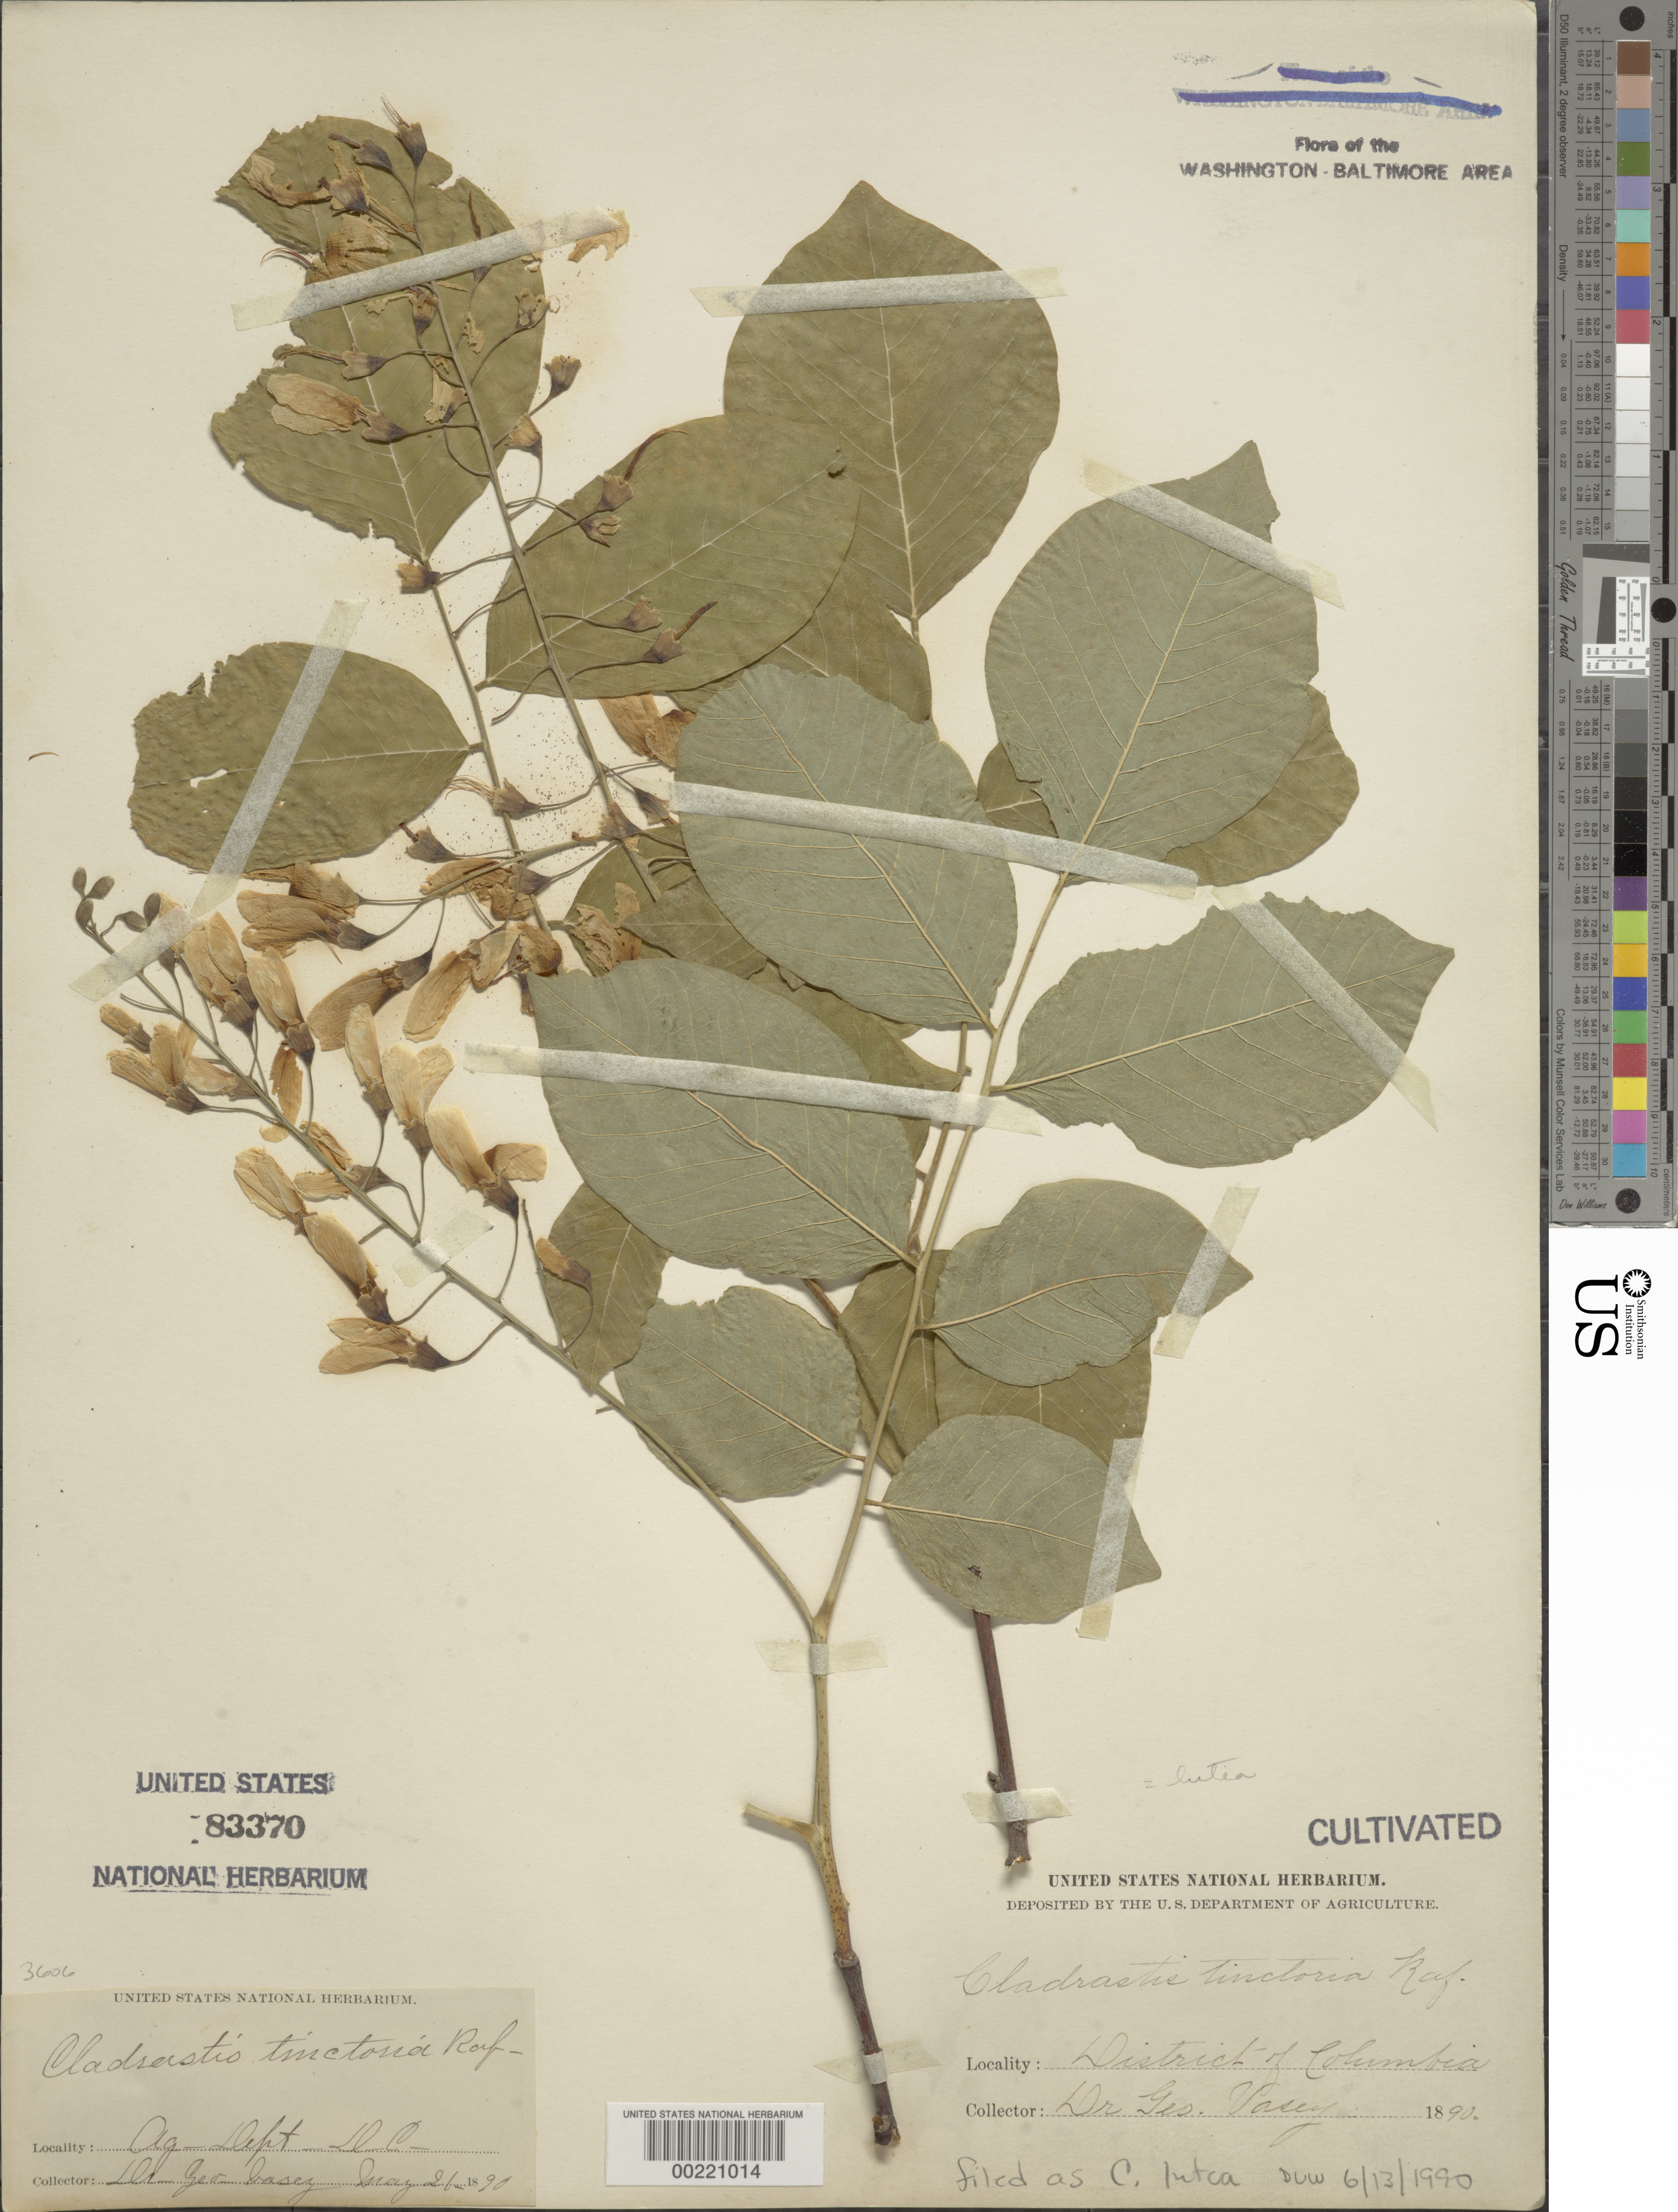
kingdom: Plantae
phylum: Tracheophyta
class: Magnoliopsida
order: Fabales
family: Fabaceae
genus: Cladrastis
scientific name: Cladrastis lutea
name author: (Michx.) Koch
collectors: G. R. Vasey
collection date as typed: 21 May 1890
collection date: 1890-05-21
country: United States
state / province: District of Columbia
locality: Department of Agriculture grounds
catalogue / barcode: US 83370